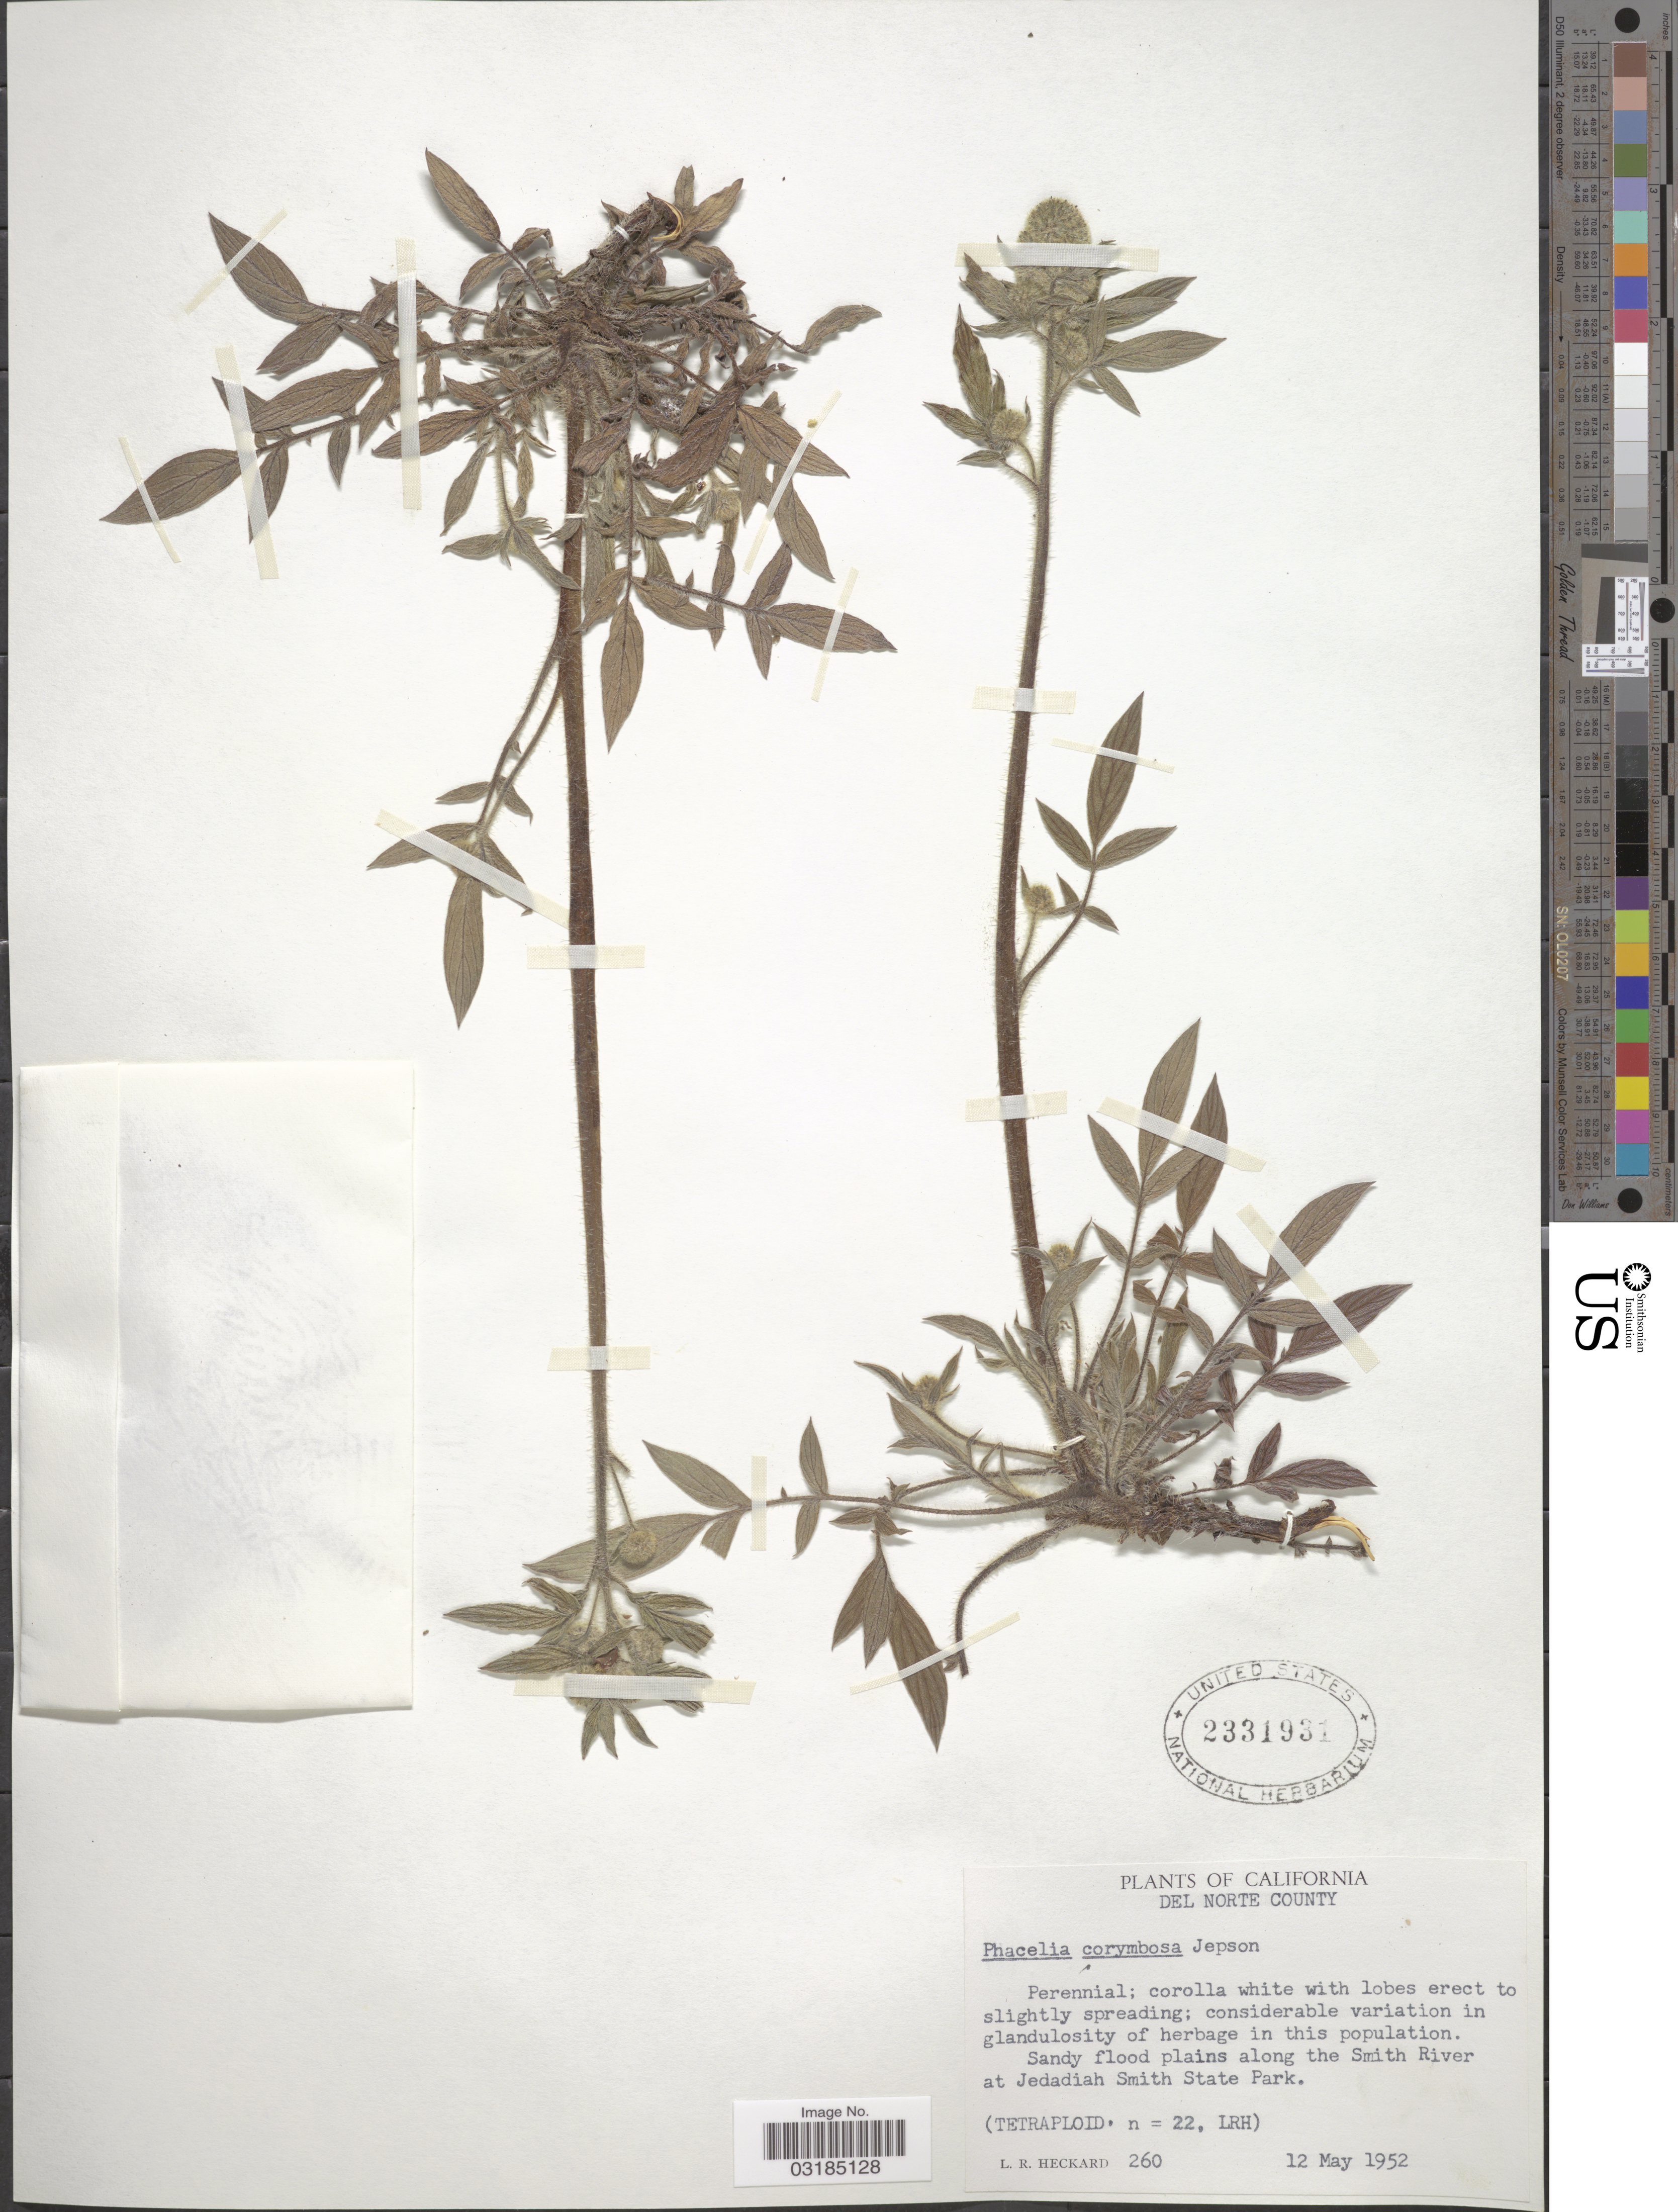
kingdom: Plantae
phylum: Tracheophyta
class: Magnoliopsida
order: Boraginales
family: Hydrophyllaceae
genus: Phacelia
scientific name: Phacelia corymbosa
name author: Jeps.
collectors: L. R. Heckard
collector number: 260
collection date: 1952-05-12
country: United States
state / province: California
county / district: Del Norte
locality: Del Norte County. Along the Smith River at Jedadiah Smith State Park.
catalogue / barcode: US 2331931